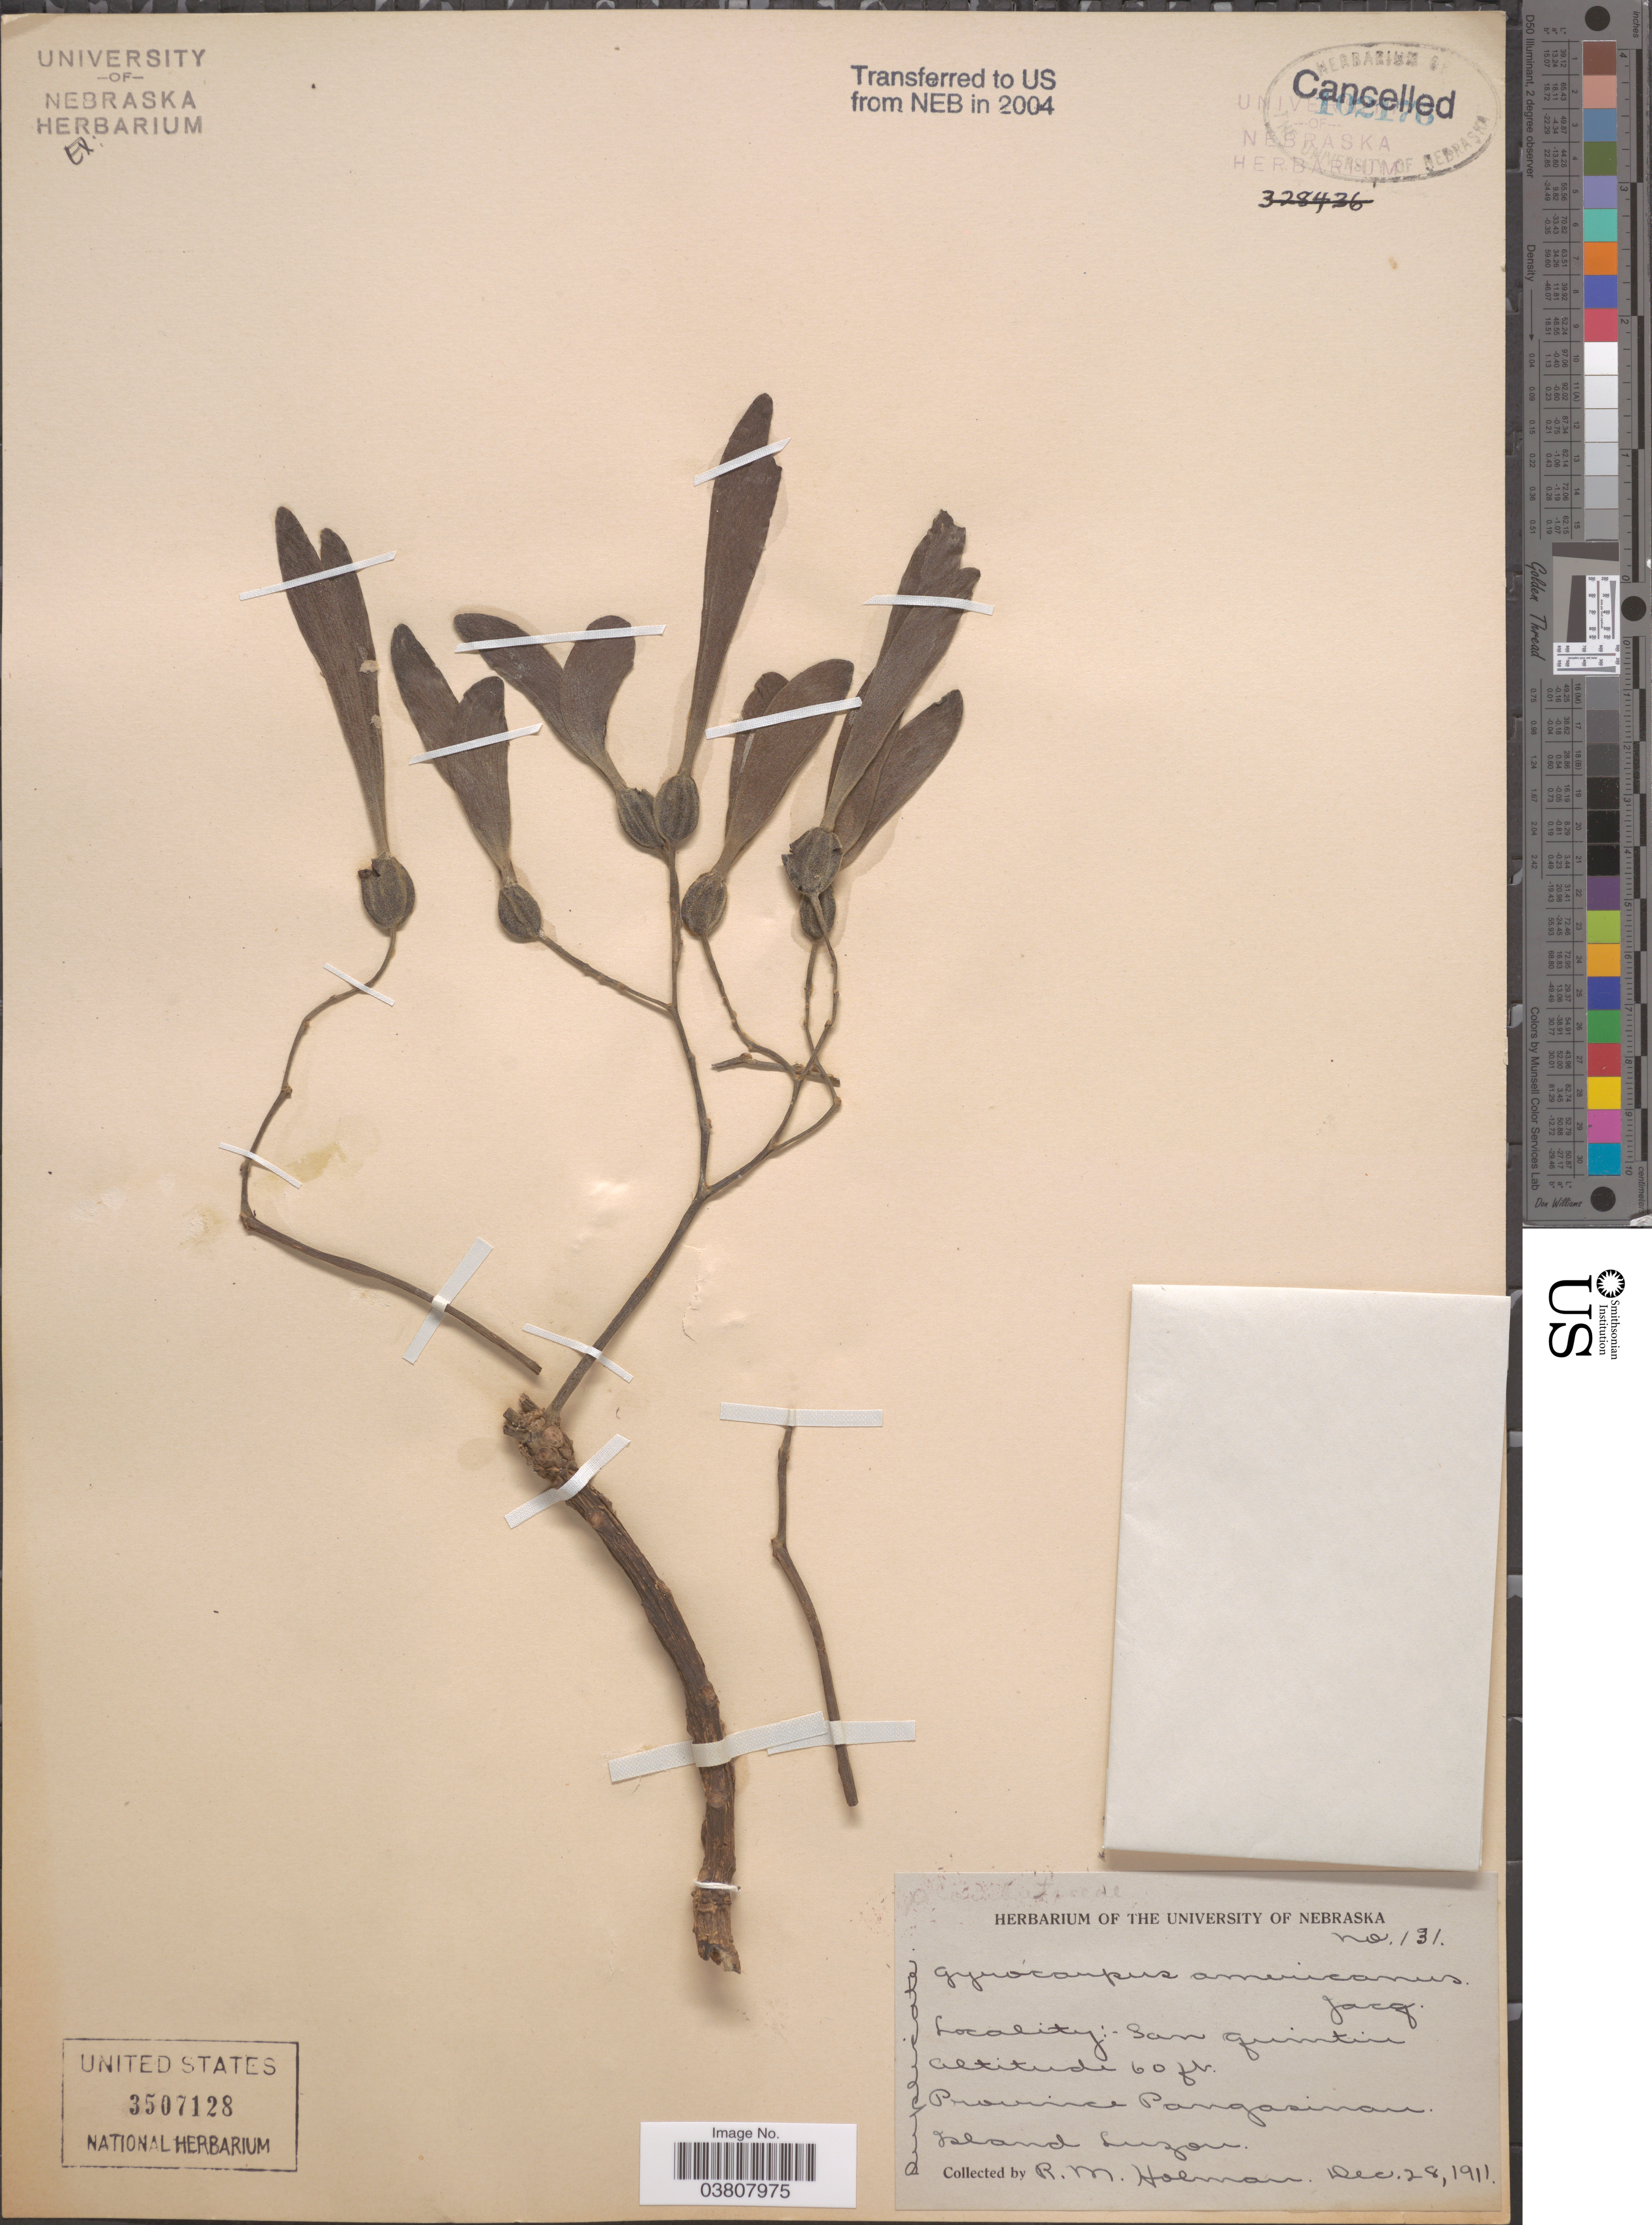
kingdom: Plantae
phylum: Tracheophyta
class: Magnoliopsida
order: Laurales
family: Hernandiaceae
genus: Gyrocarpus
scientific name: Gyrocarpus americanus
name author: Jacq.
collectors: R. Holman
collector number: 131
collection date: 1911-12-28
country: Philippines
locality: Province Pangasinan. Island Luzon.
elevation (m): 18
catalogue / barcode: US 3507128